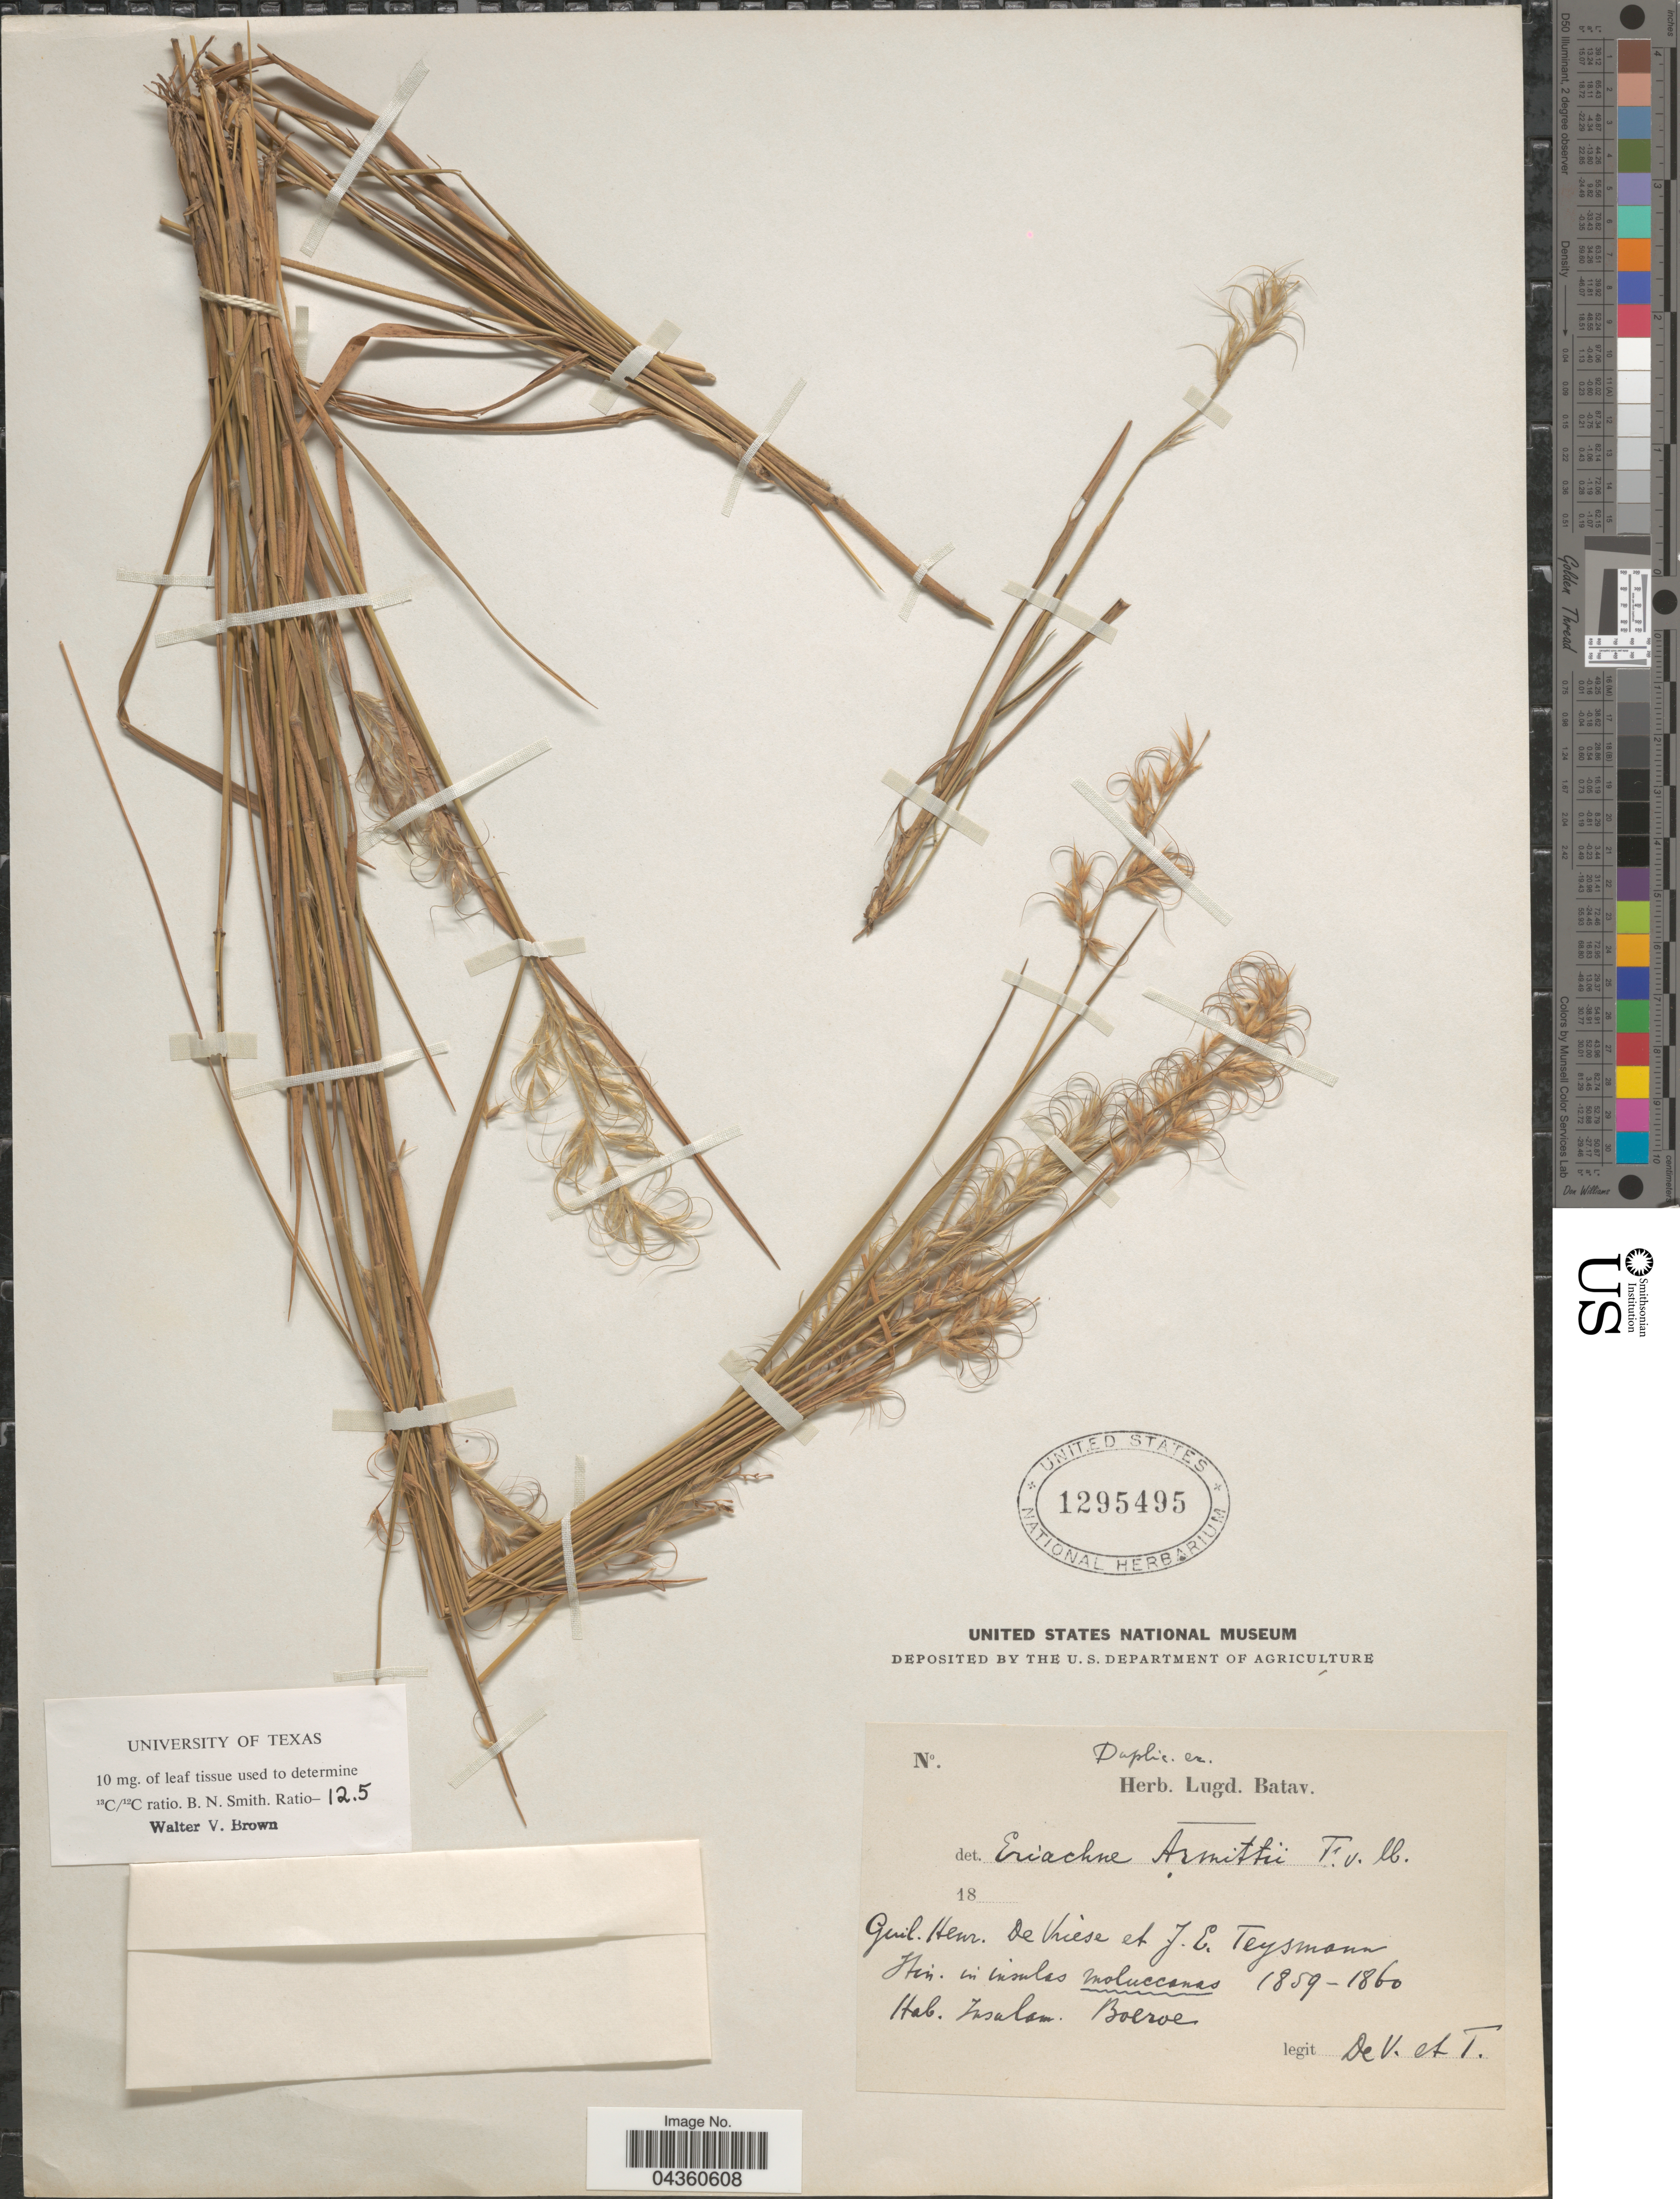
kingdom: Plantae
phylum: Tracheophyta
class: Liliopsida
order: Poales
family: Poaceae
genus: Eriachne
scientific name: Eriachne armitii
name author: F. Muell. ex Benth.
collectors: G. H. Vriese & J. Teysmann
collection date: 1859/1860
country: Indonesia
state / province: Maluku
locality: In insulas Moluccanas. Insulam Boeroe.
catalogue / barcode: US 1295495